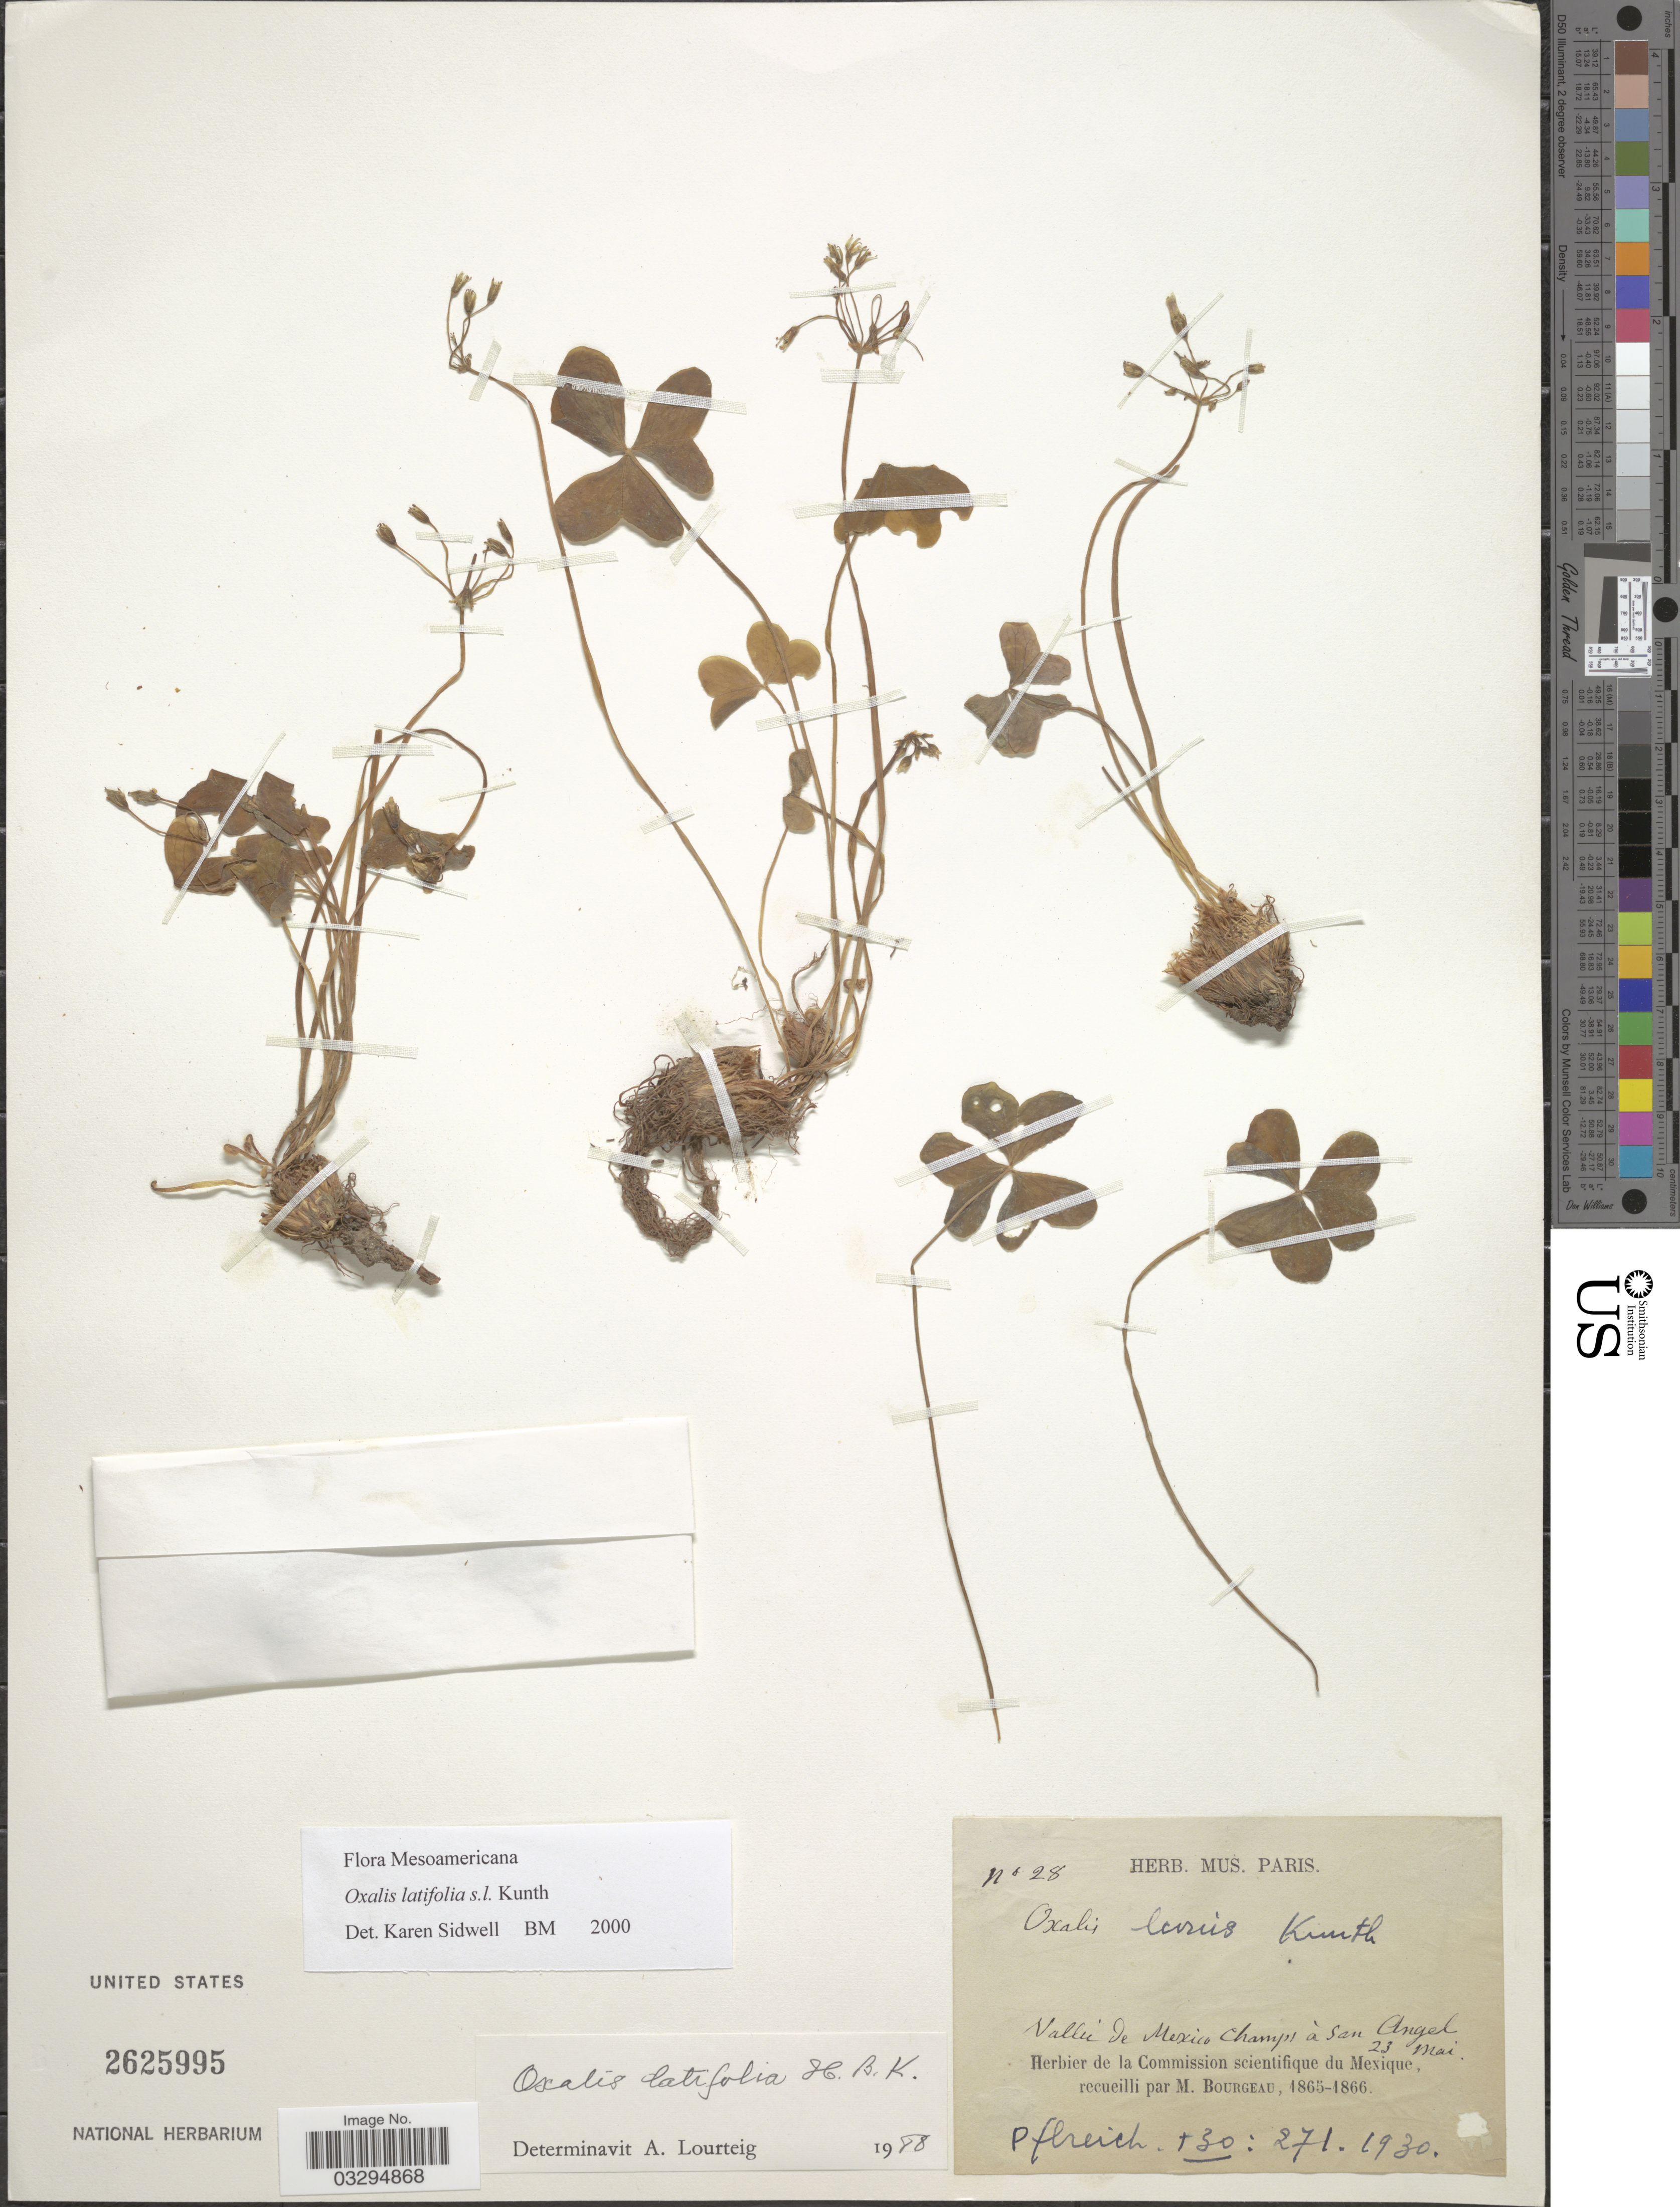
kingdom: Plantae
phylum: Tracheophyta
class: Magnoliopsida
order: Oxalidales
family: Oxalidaceae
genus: Oxalis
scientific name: Oxalis latifolia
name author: Kunth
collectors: M. Bourgeau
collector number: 28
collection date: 1865-05-23/1866-05-23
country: Mexico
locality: Vallée de Mexico Champs á San Angel.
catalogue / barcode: US 2625995